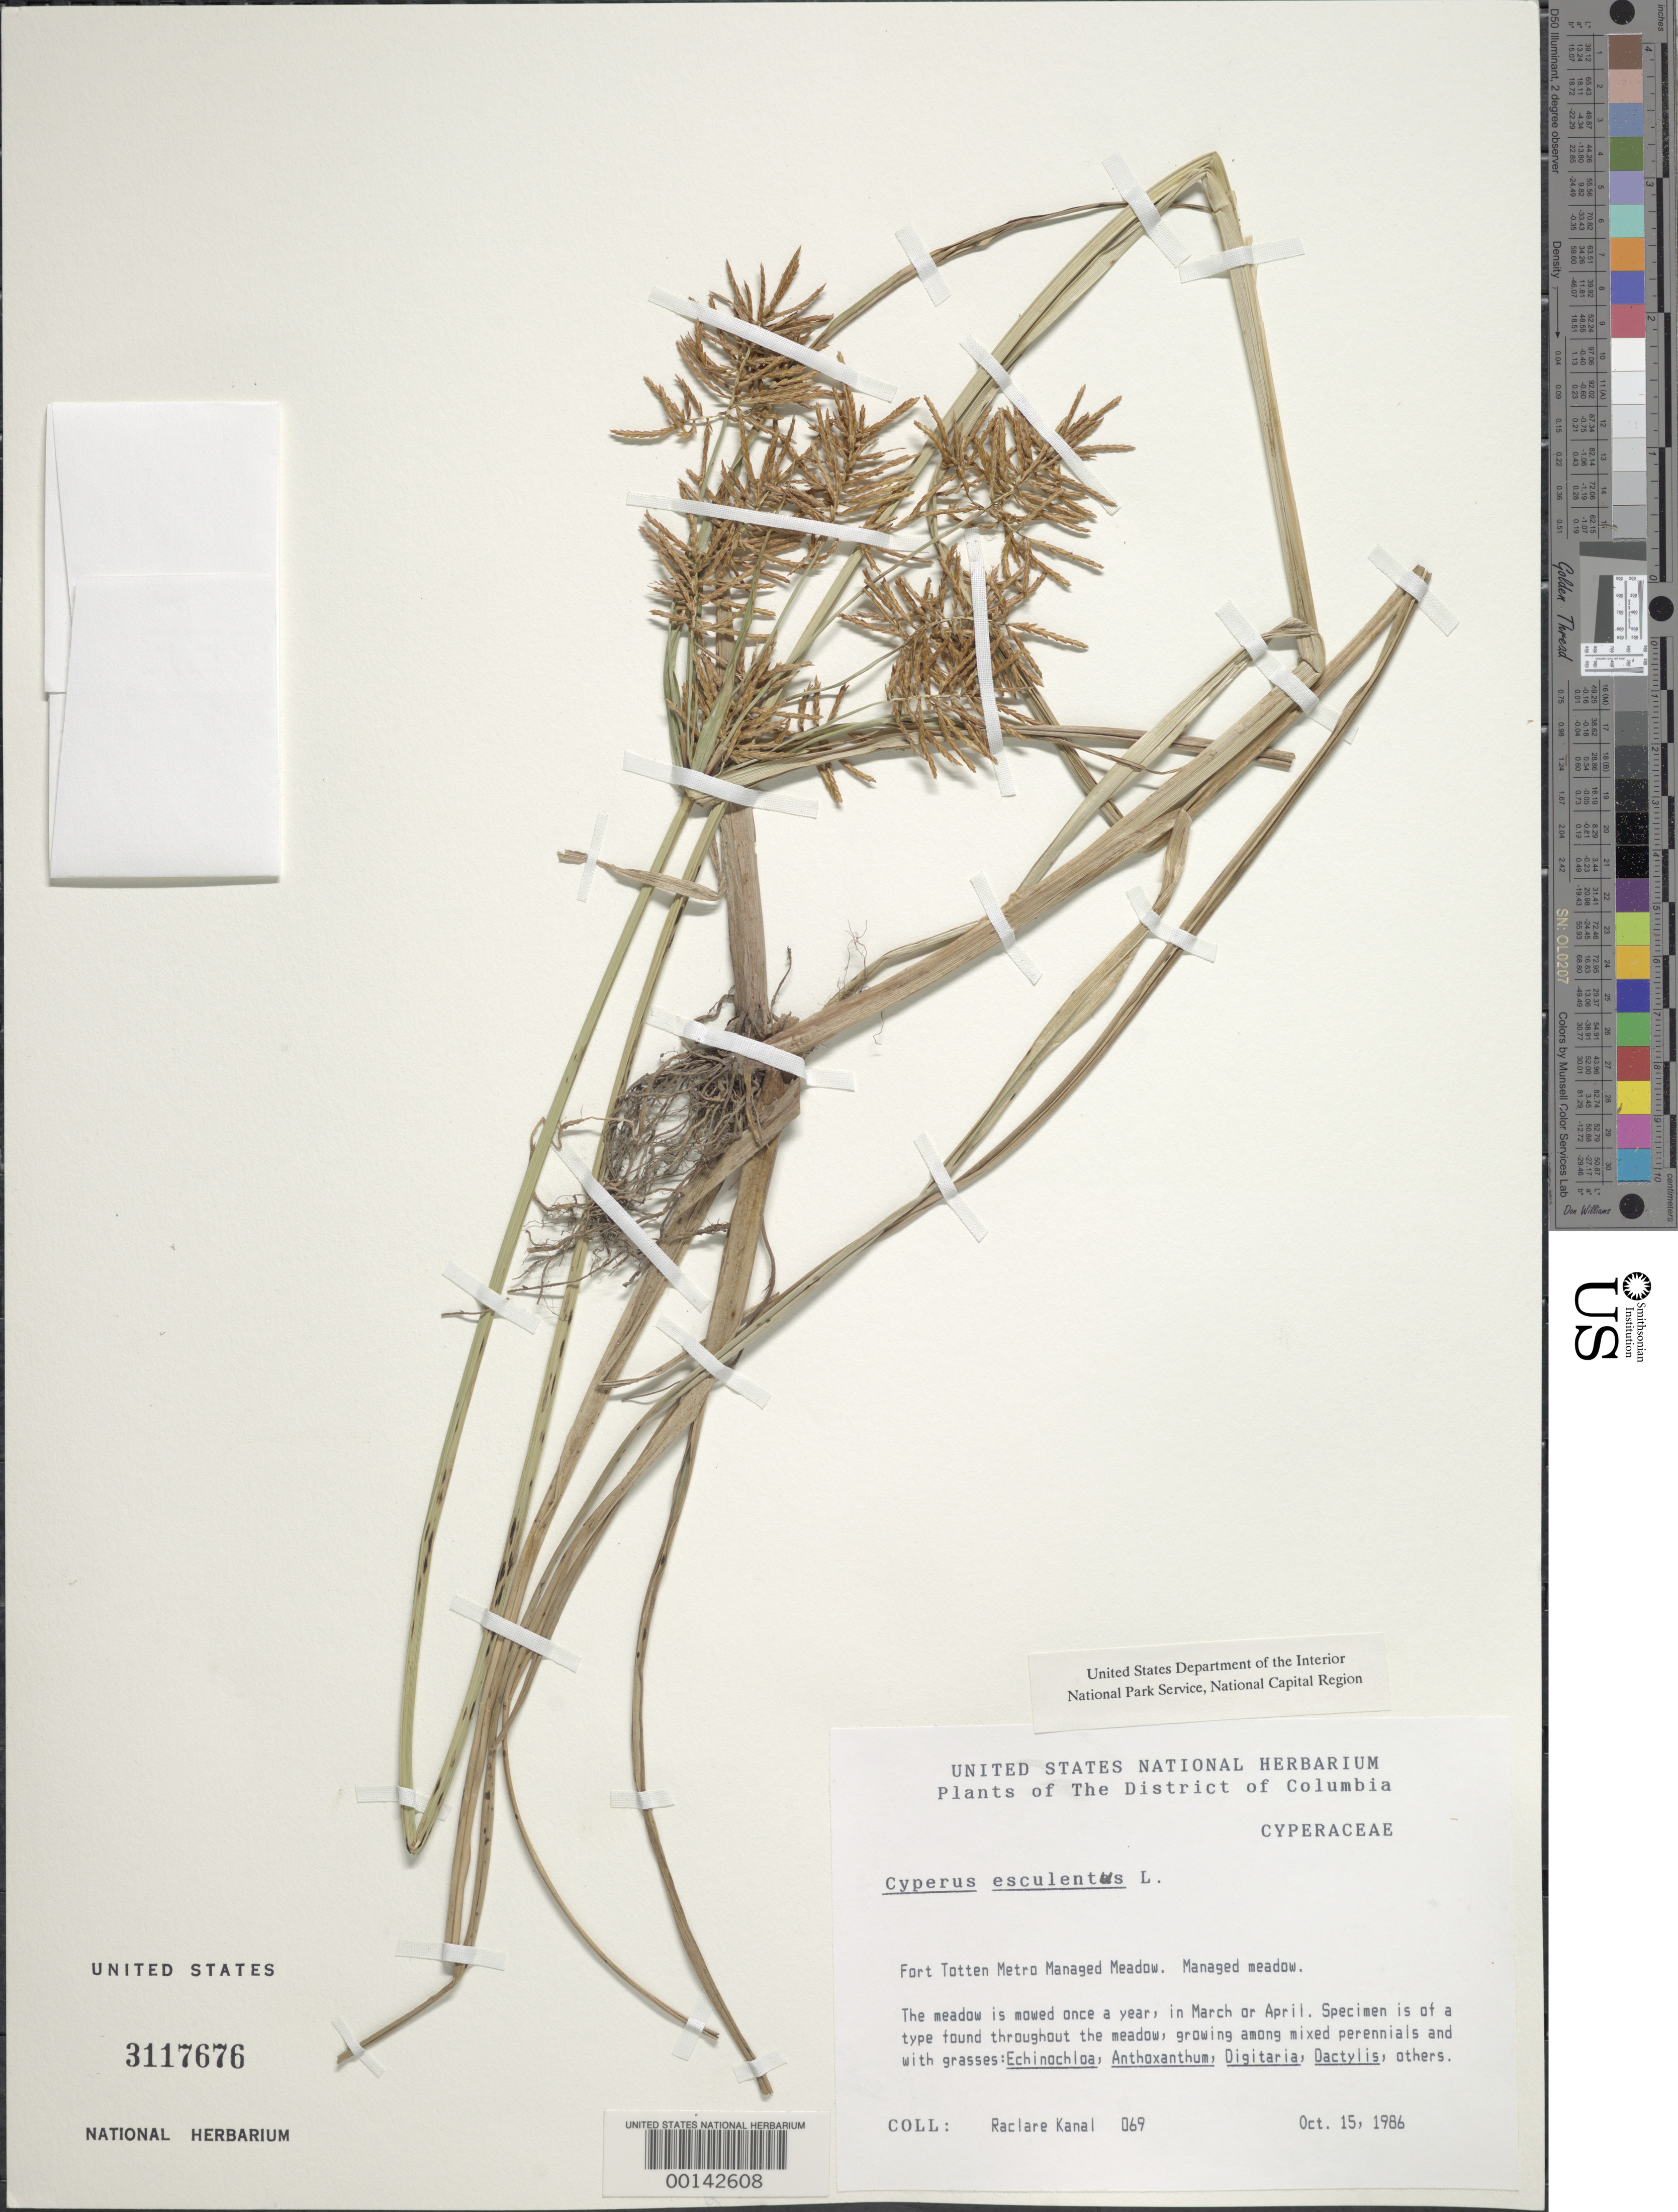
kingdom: Plantae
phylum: Tracheophyta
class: Liliopsida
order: Poales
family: Cyperaceae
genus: Cyperus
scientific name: Cyperus esculentus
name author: L.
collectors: R. Kanal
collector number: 069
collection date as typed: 15 Oct 1986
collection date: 1986-10-15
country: United States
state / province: District of Columbia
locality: Fort Circle Parks. Fort Totten Metro managed meadow. First Street Drive, NE. Fort Circle Parks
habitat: Managed meadow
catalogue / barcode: US 3117676